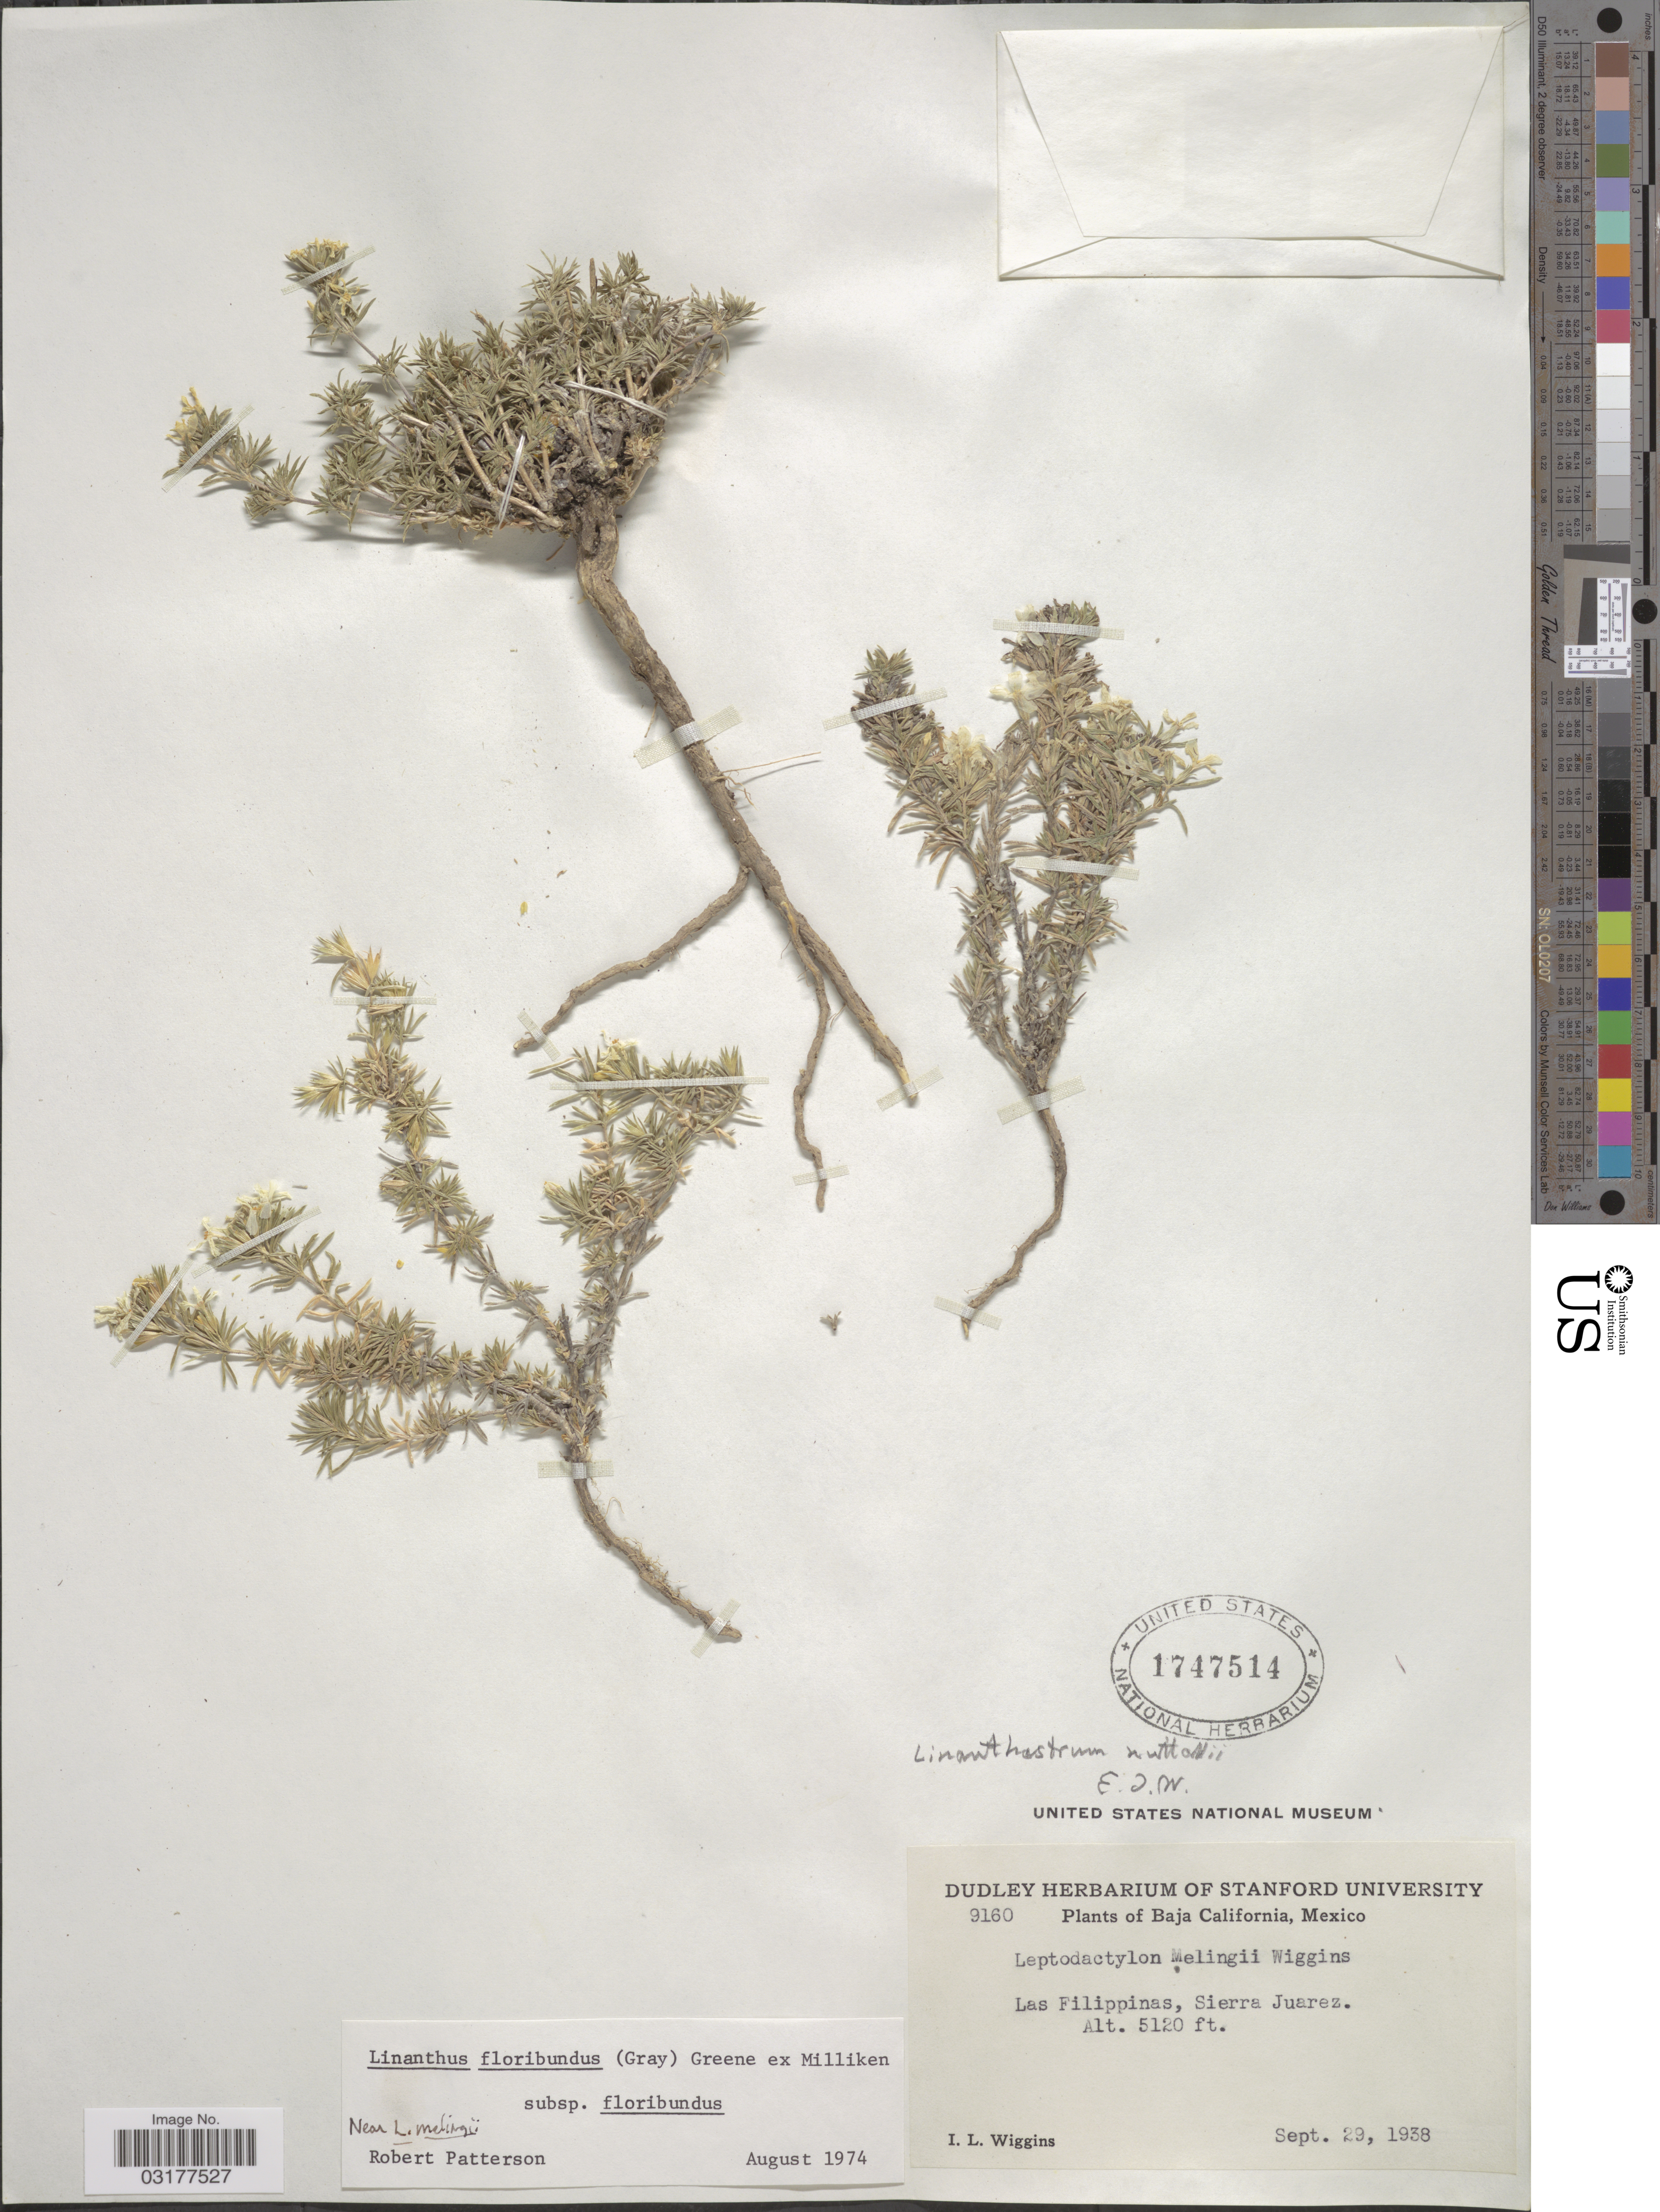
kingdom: Plantae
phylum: Tracheophyta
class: Magnoliopsida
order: Ericales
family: Polemoniaceae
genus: Leptosiphon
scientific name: Leptosiphon floribundus subsp. floribundus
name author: (A. Gray) J.M. Porter & L.A. Johnson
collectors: I. L. Wiggins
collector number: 9160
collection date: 1938-09-29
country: Mexico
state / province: Baja California Norte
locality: Las Filippinas, Sierra Juarez.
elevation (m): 1561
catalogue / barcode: US 1747514